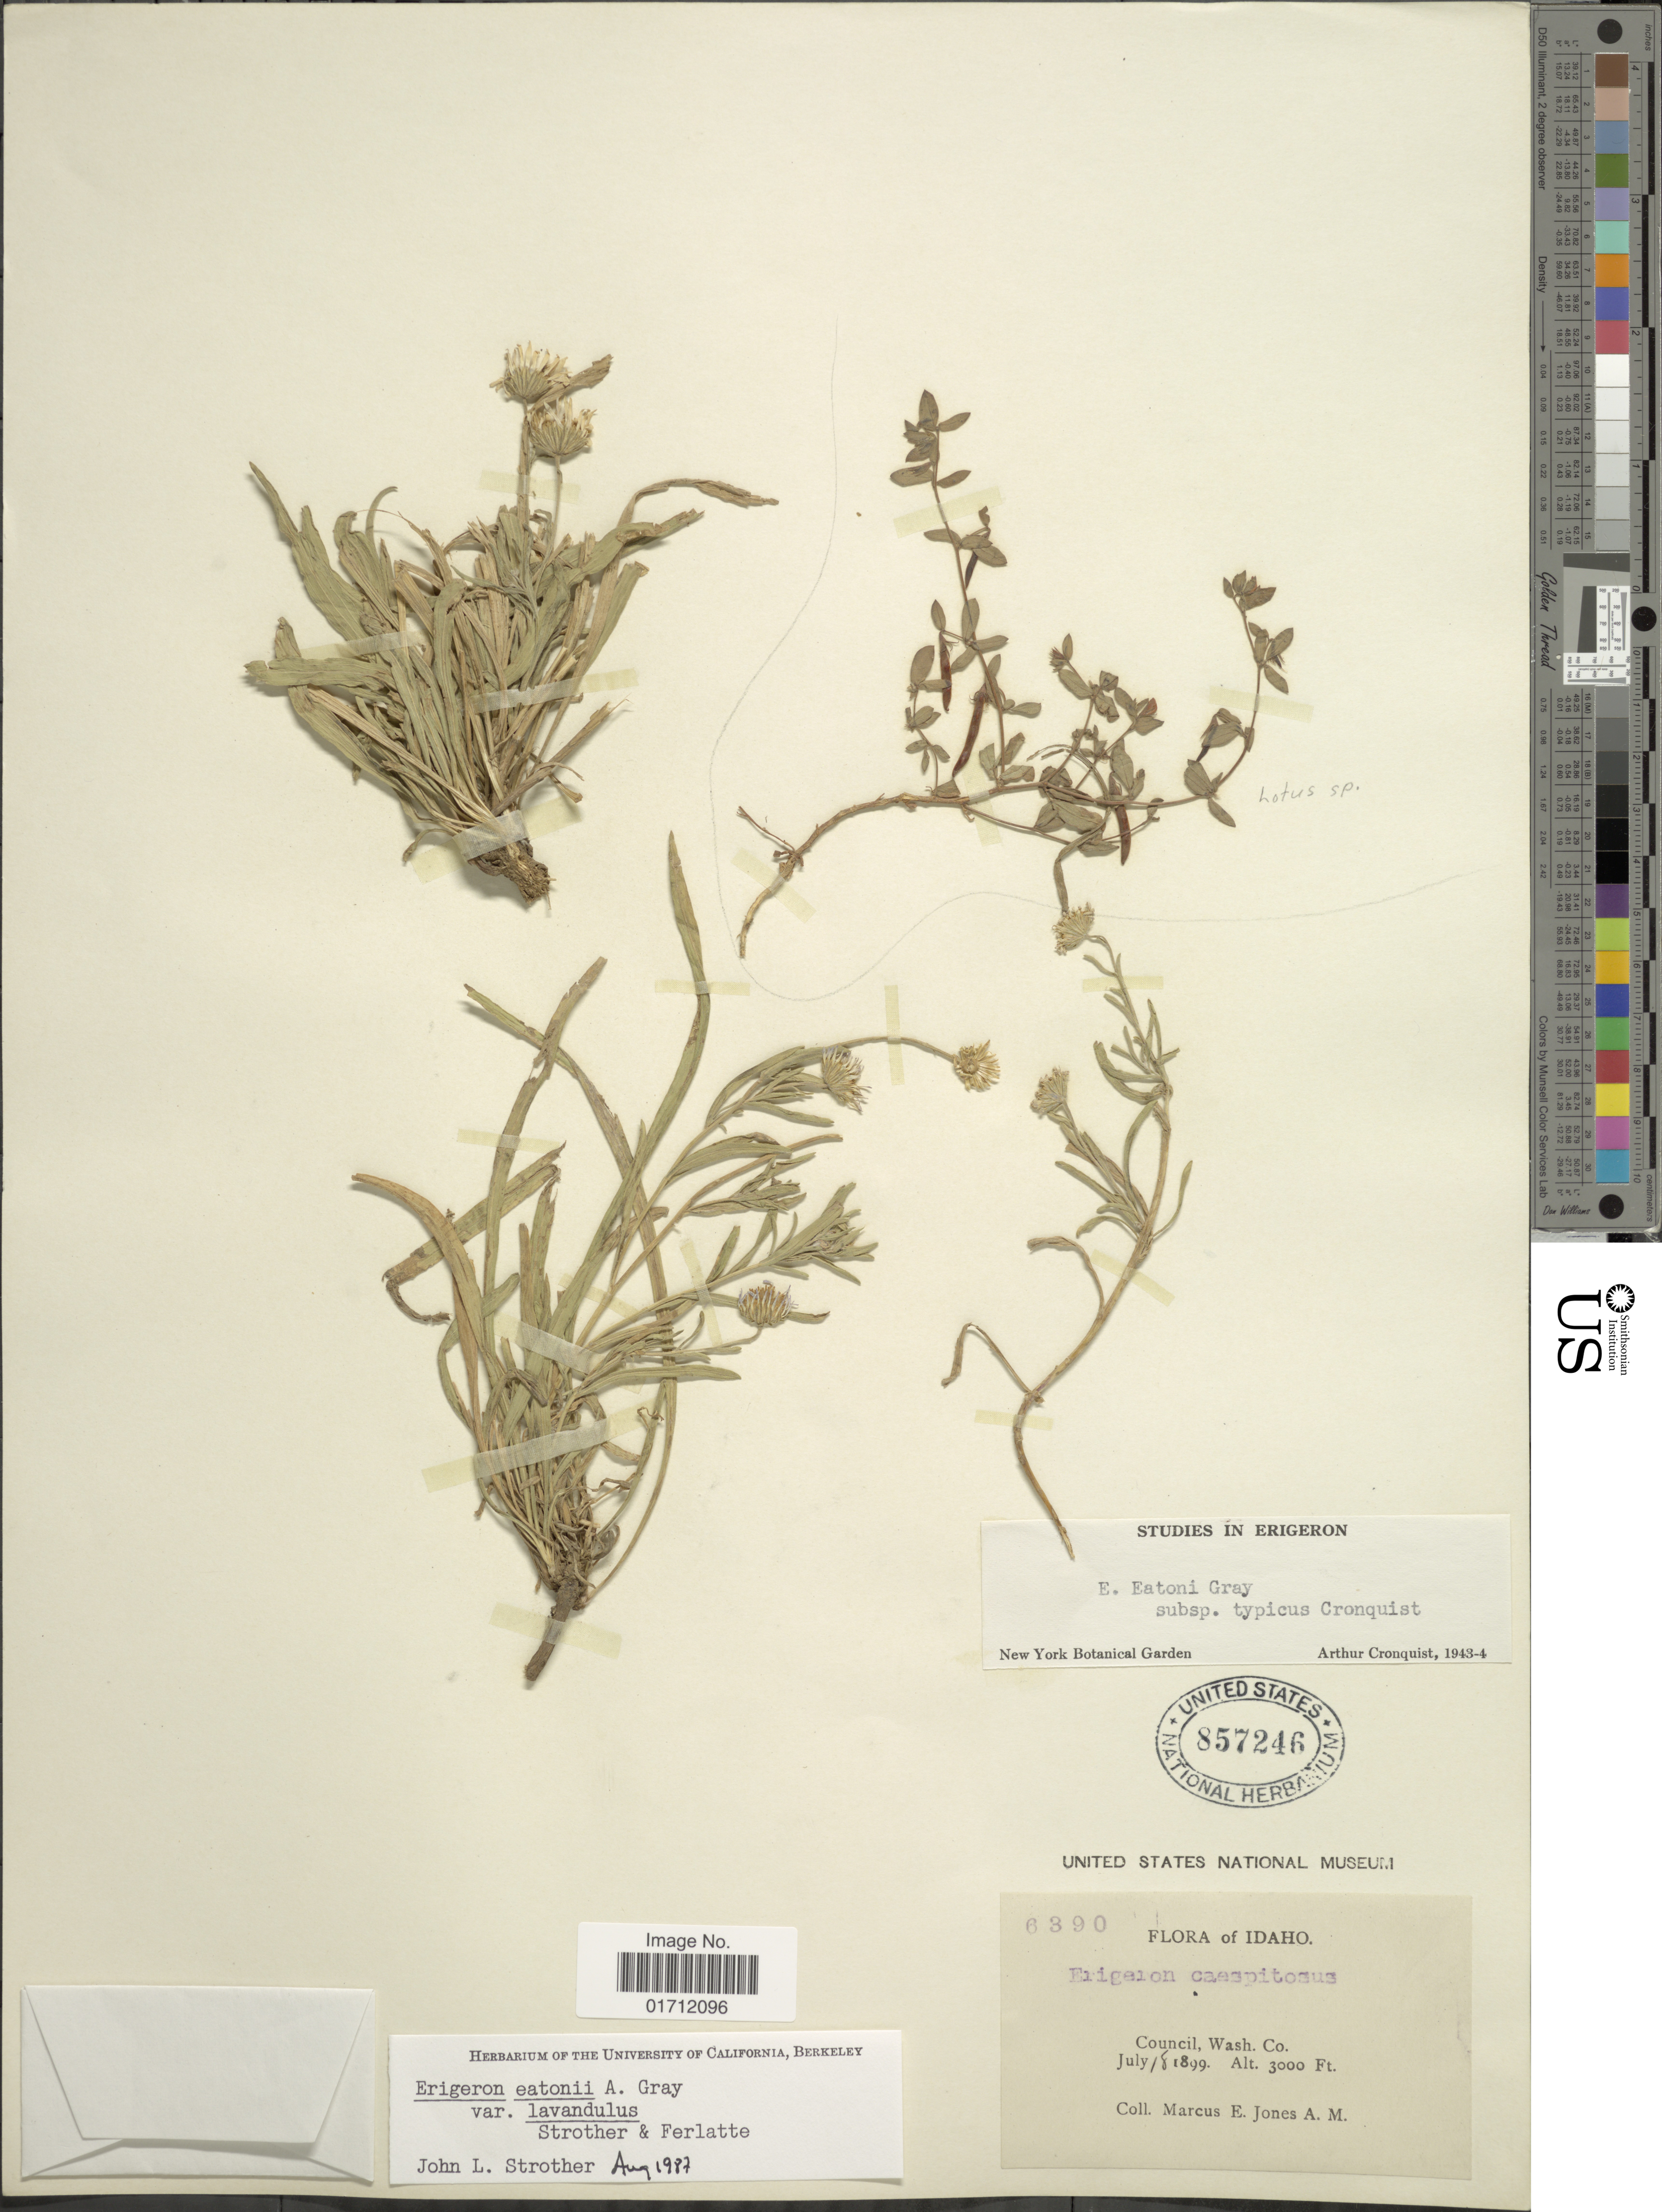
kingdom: Plantae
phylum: Tracheophyta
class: Magnoliopsida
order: Asterales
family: Asteraceae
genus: Erigeron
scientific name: Erigeron eatonii var. lavandulus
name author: Strother & Ferlatte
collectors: M. E. Jones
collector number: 6390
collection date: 1899-07-18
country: United States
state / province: Idaho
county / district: Washington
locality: Council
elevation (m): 914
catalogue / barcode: US 857246